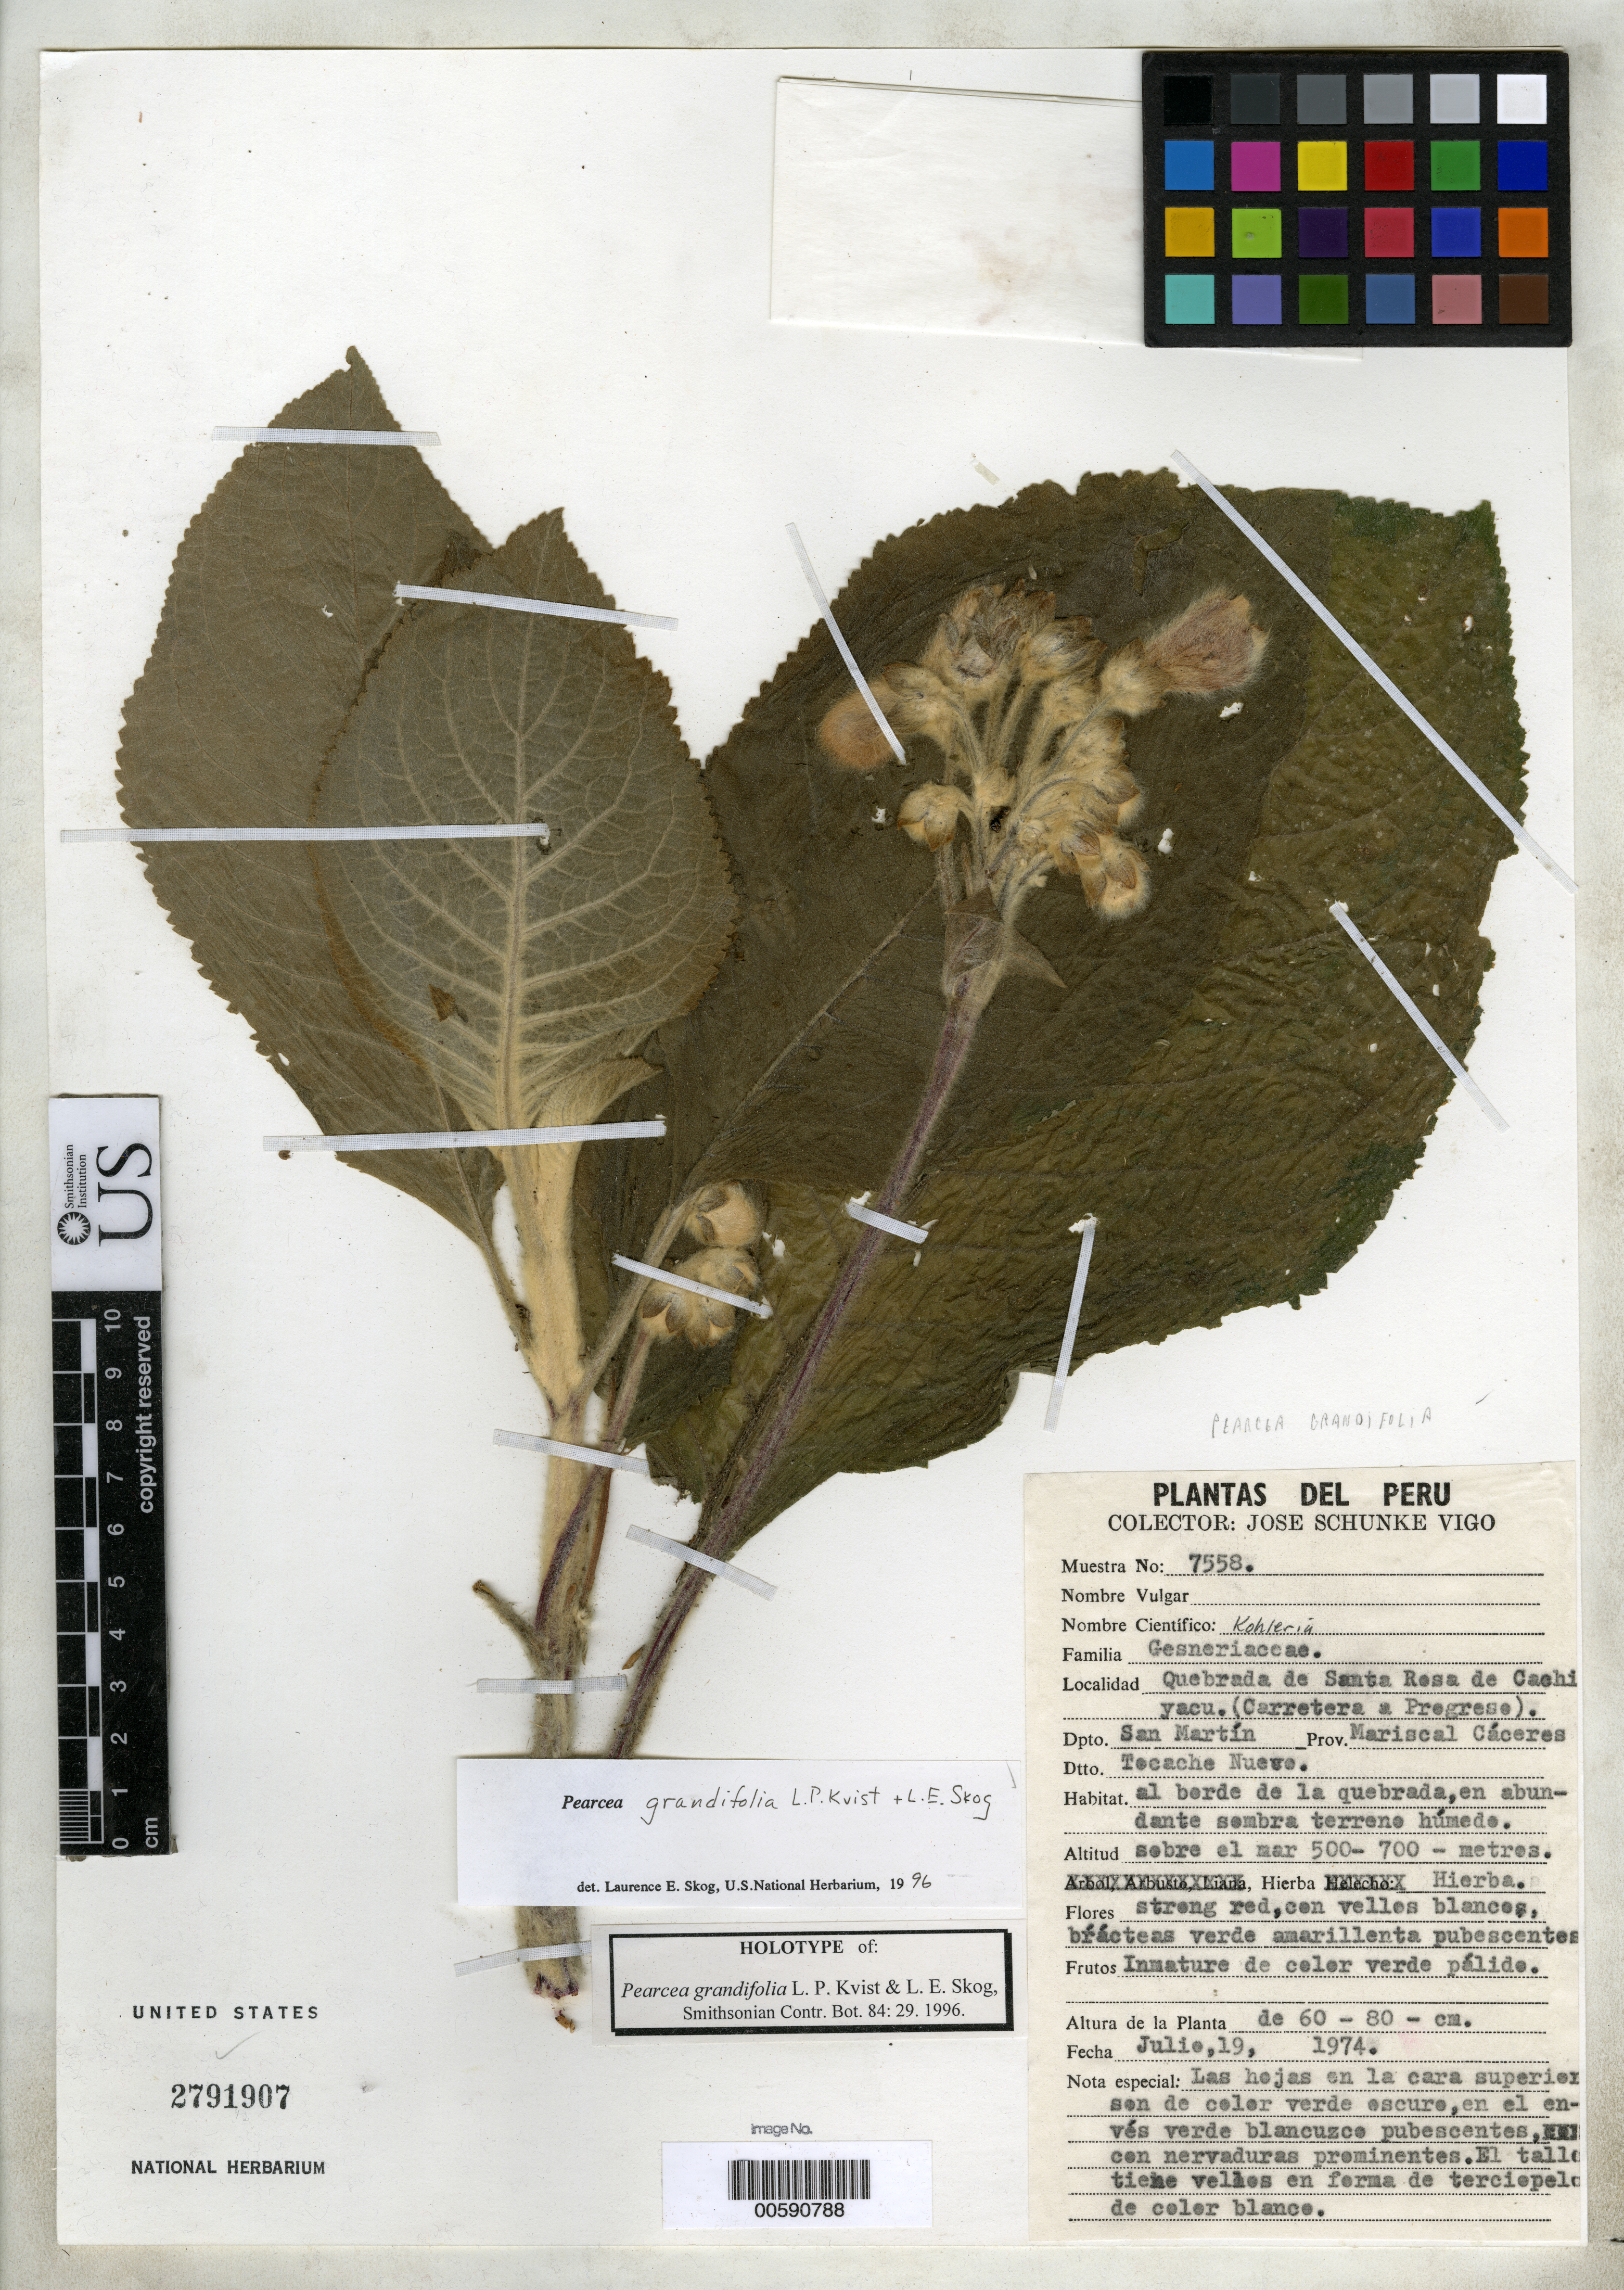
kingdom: Plantae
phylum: Tracheophyta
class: Magnoliopsida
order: Lamiales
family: Gesneriaceae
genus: Pearcea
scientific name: Pearcea grandifolia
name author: L.P. Kvist & L.E. Skog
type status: Holotype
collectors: J. Schunke Vigo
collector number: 7558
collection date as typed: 19 Jul 1974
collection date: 1974-07-19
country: Peru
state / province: San Martín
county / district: Mariscal Cáceres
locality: Tocache Nuevo Dist., quebrada de Santa Rosa de Cachiyacu, road to Progreso.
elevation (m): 500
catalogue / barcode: US 2791907